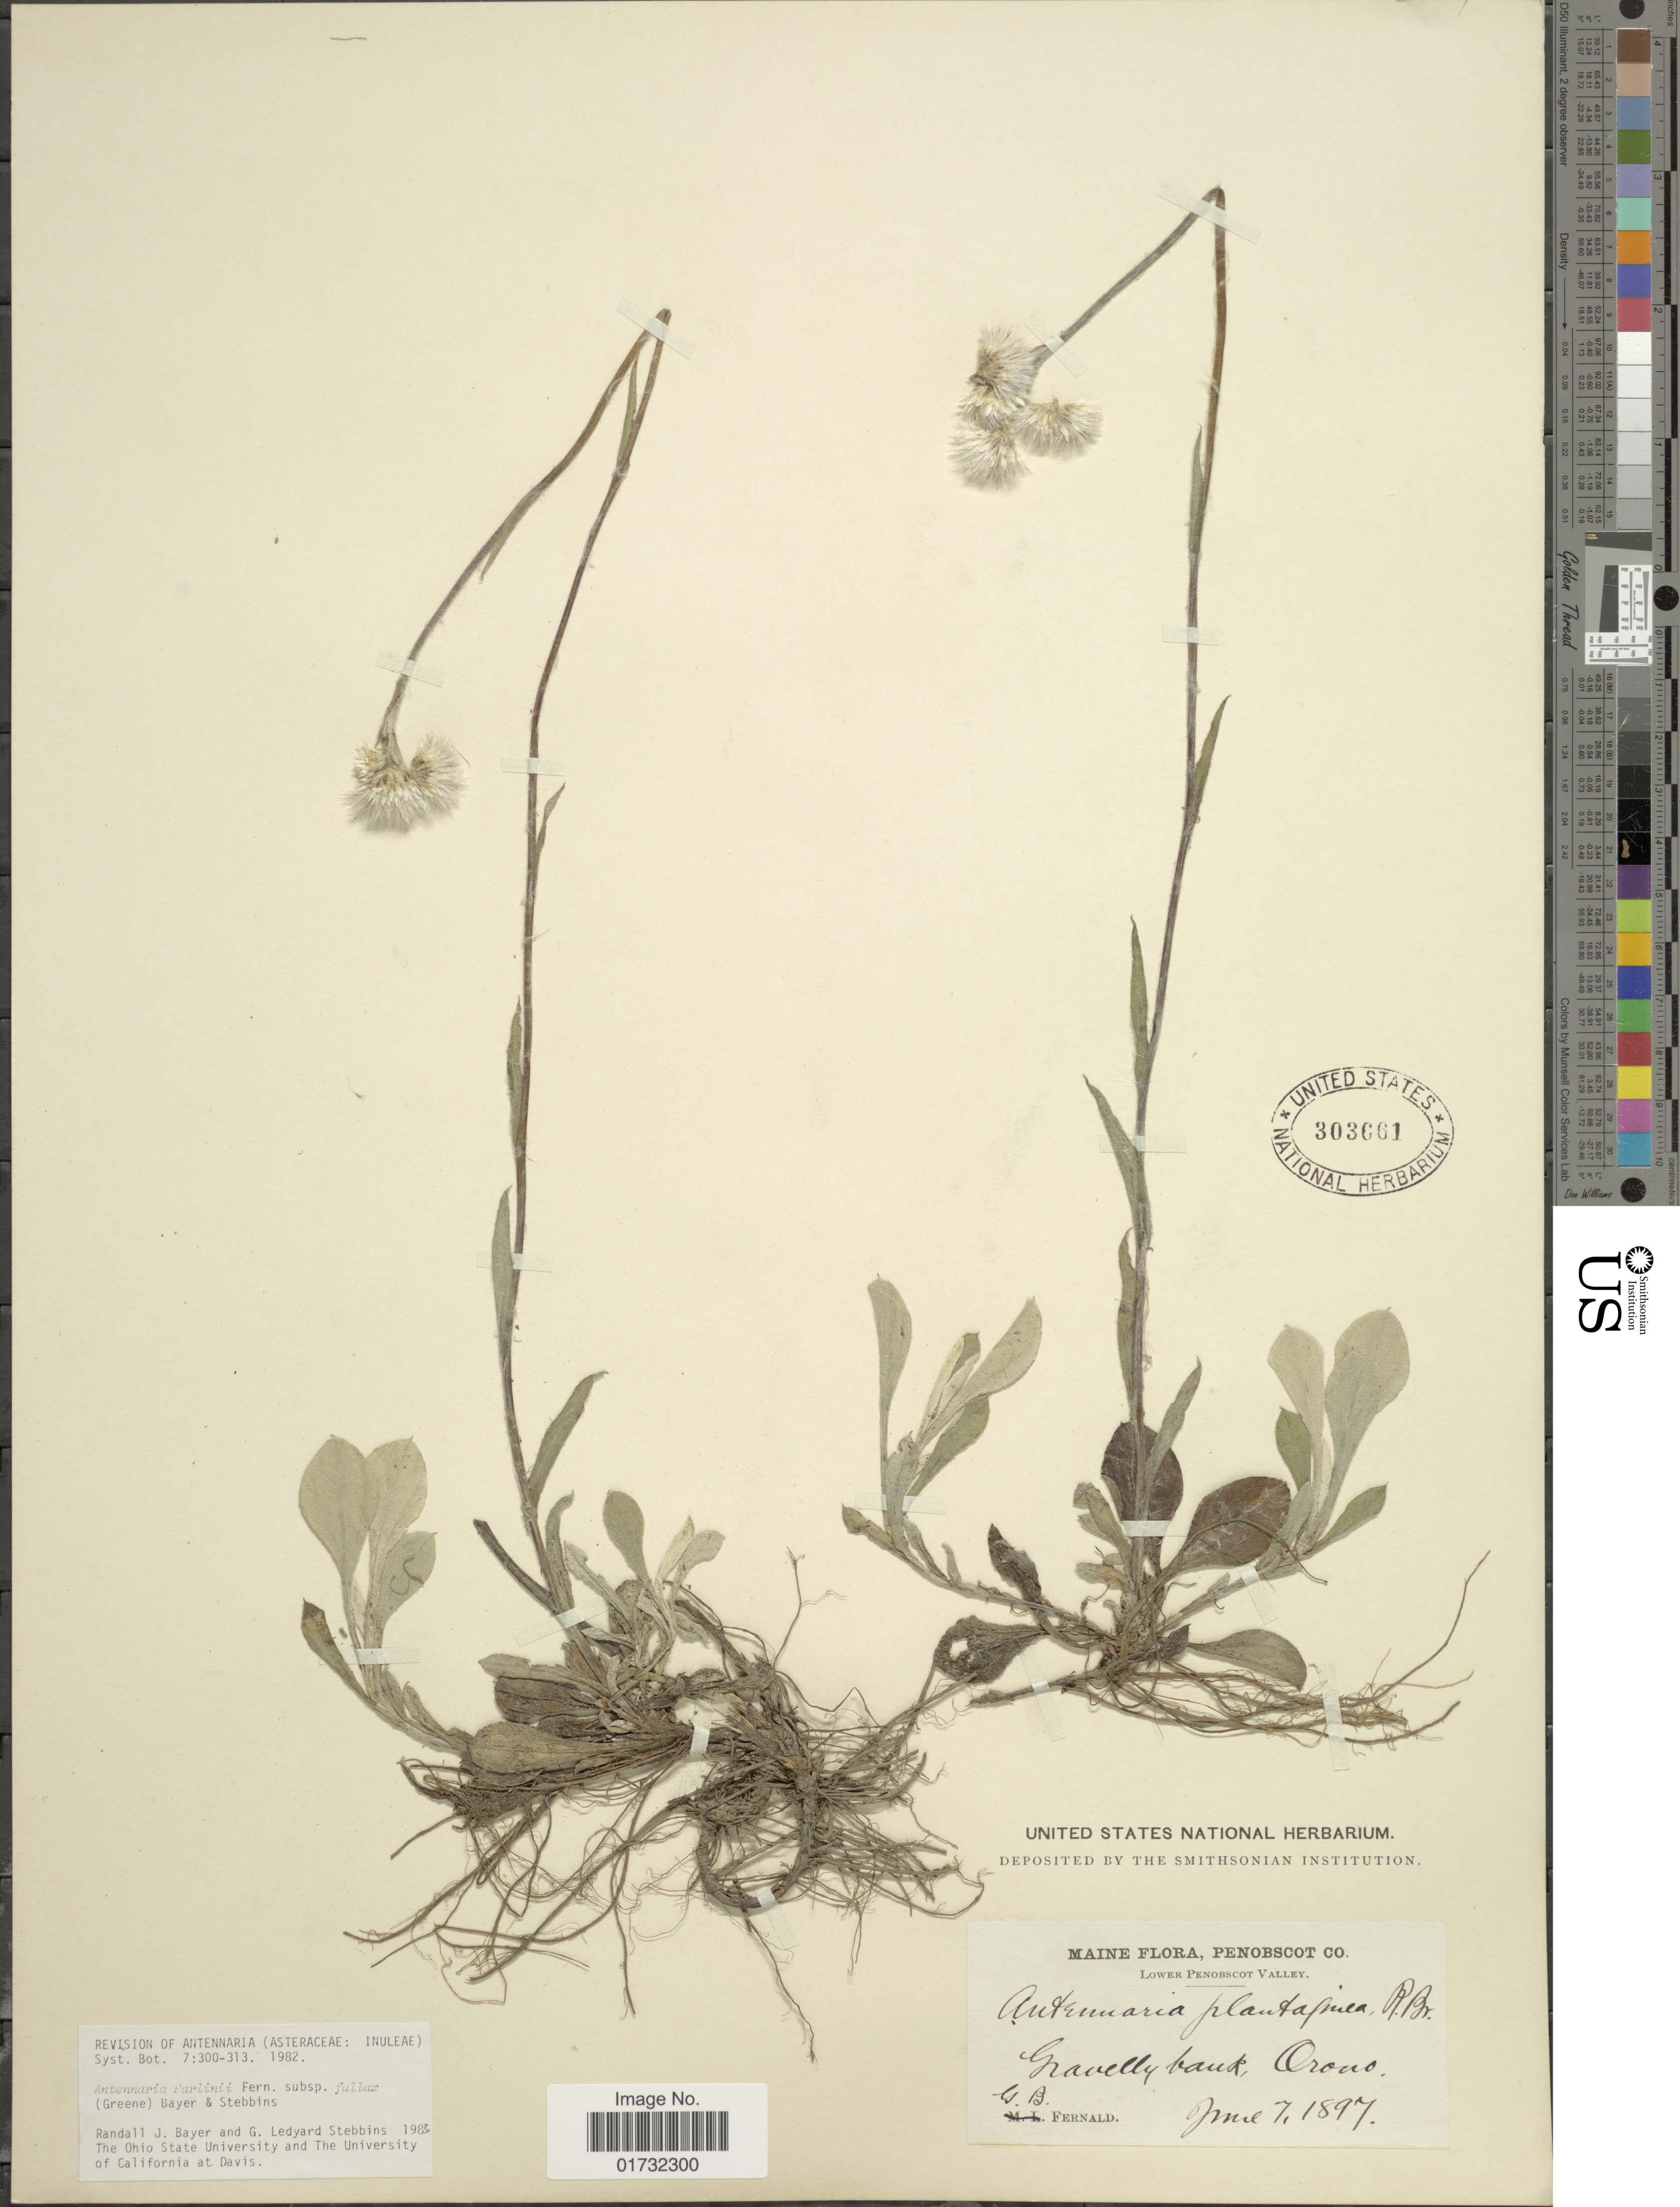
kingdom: Plantae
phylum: Tracheophyta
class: Magnoliopsida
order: Asterales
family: Asteraceae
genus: Antennaria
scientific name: Antennaria parlinii subsp. fallax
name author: (Greene) R.J. Bayer & Stebbins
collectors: G. B. Fernald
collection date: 1897-06-07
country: United States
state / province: Maine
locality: Penobscot Co. Lower Penobscot Valley. Orono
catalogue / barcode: US 303661